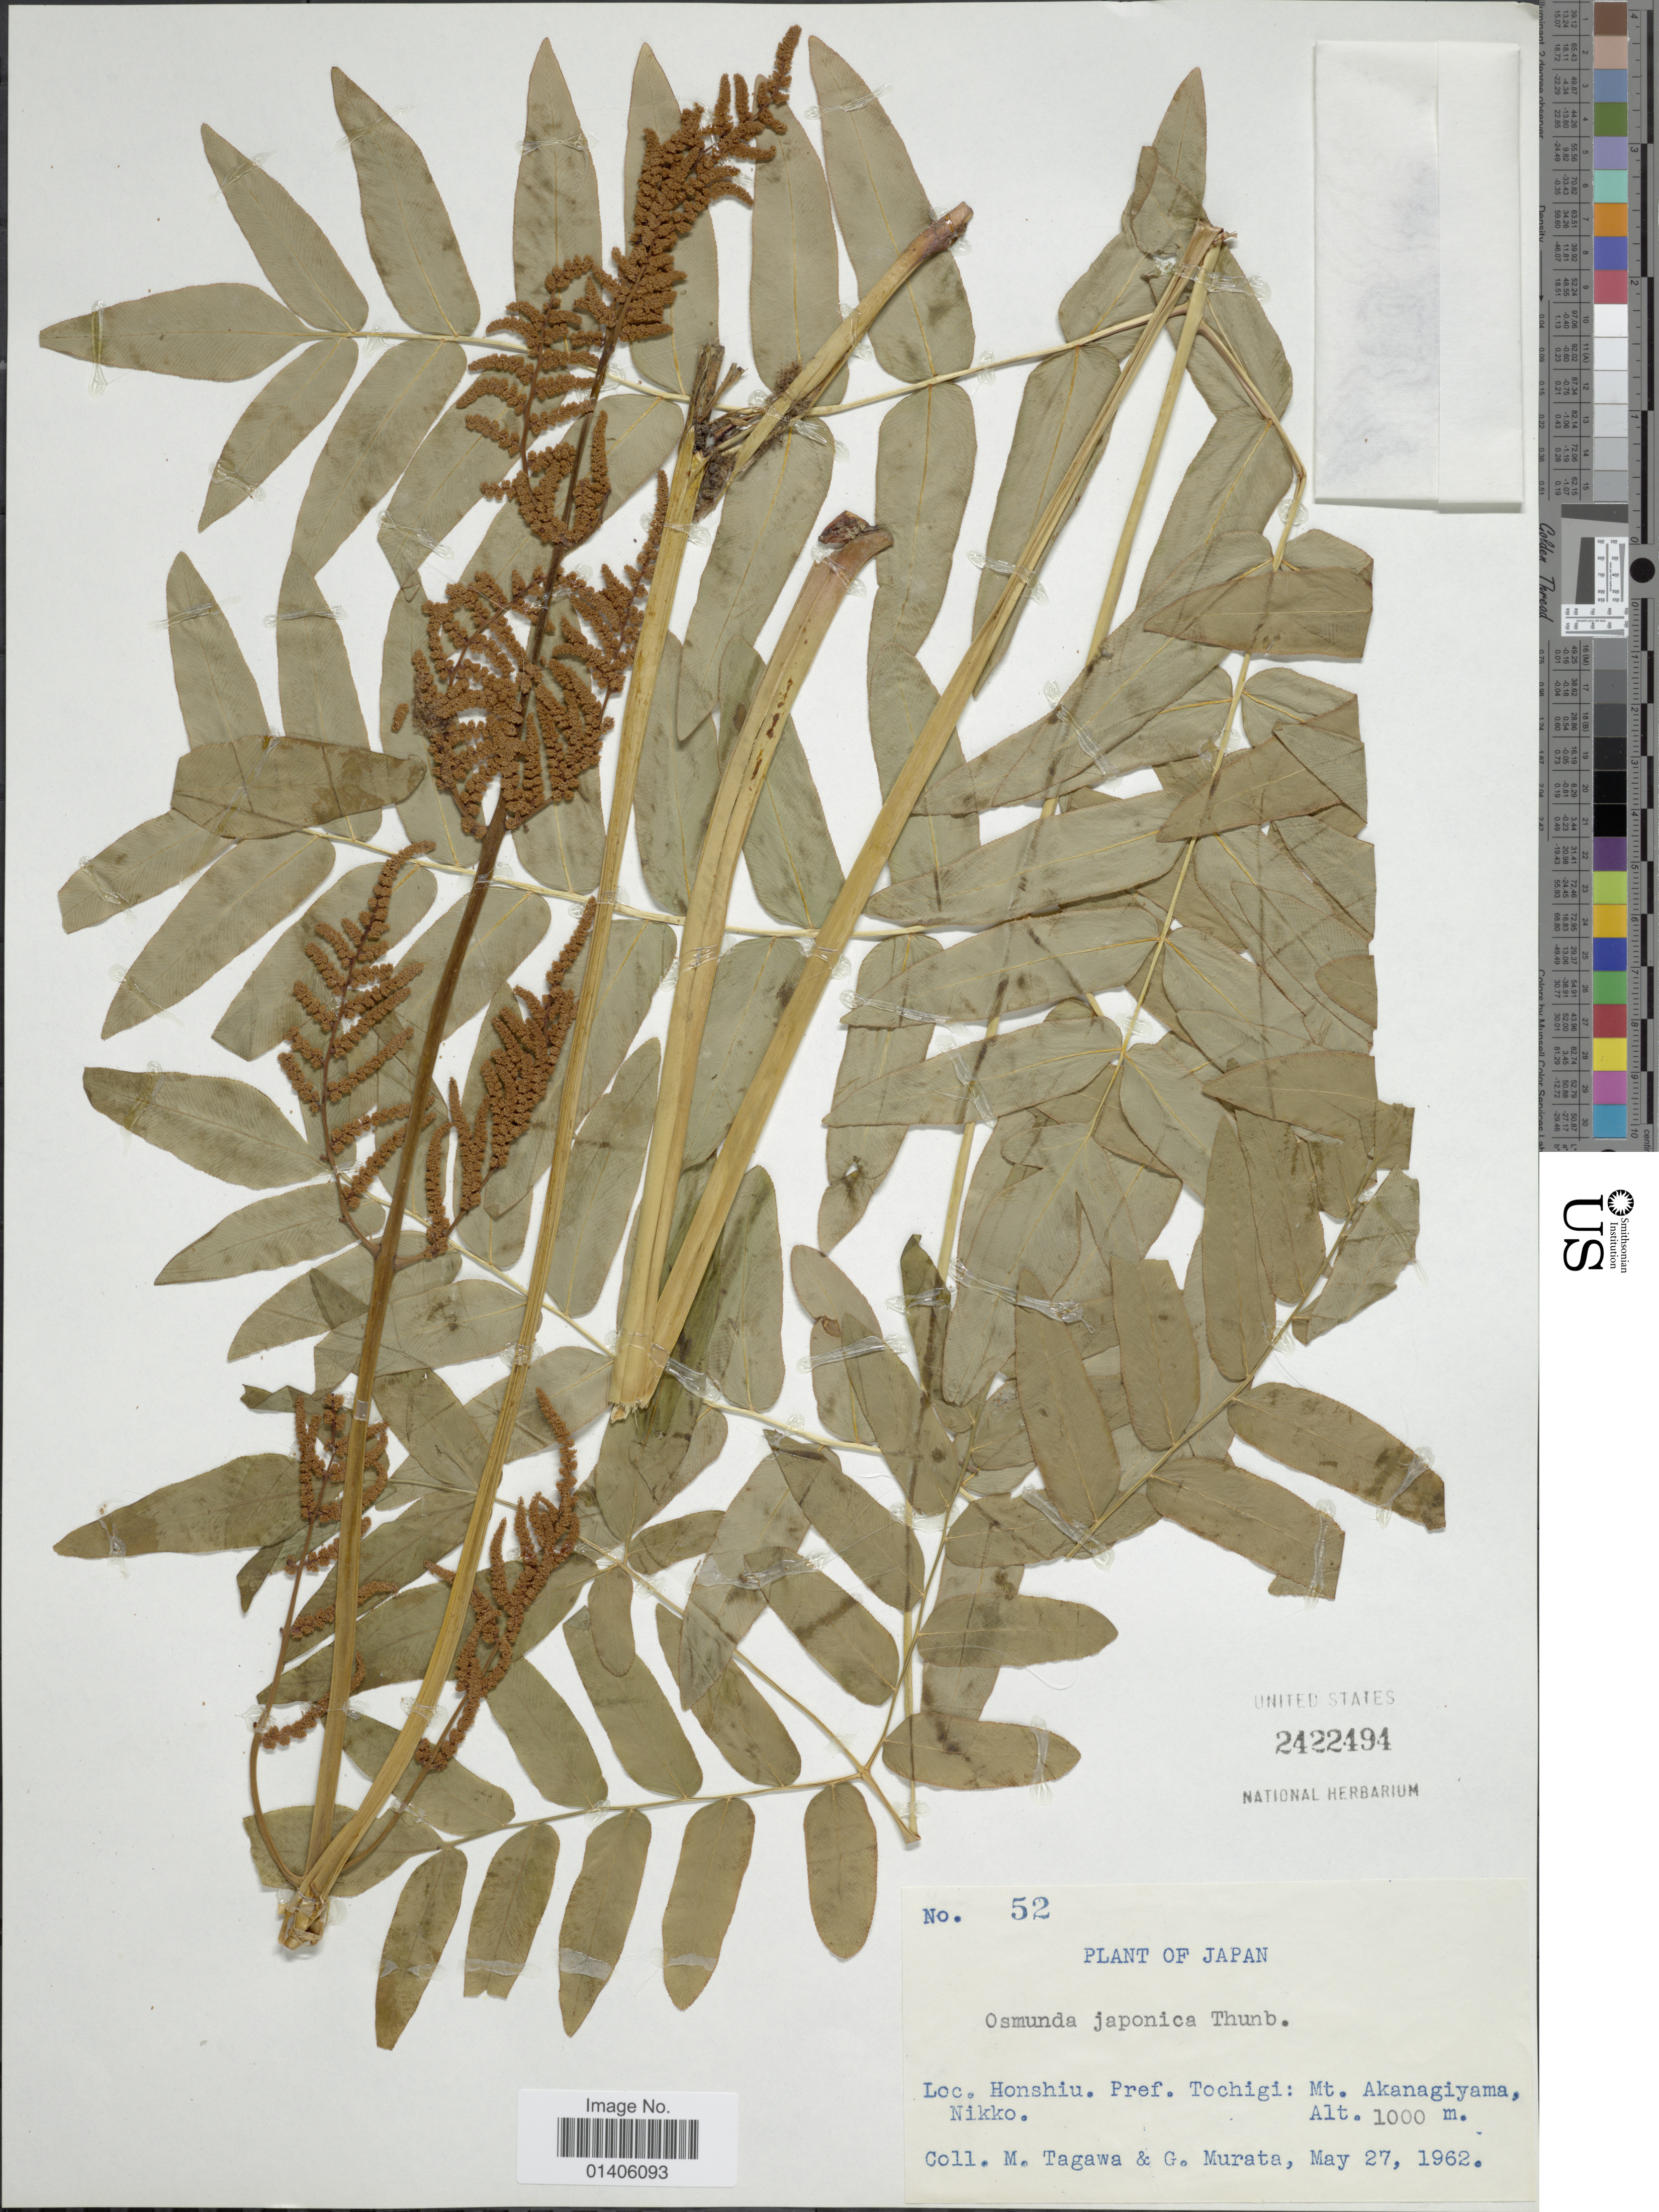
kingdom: Plantae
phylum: Tracheophyta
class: Polypodiopsida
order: Osmundales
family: Osmundaceae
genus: Osmunda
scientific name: Osmunda japonica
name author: Thunb.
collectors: M. Tagawa & G. Murata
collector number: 52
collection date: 1962-05-27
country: Japan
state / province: Totigi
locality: Honshu: Pref Tochigi: Mt Akanagiyama, Nikko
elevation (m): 1000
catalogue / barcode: US 2422494